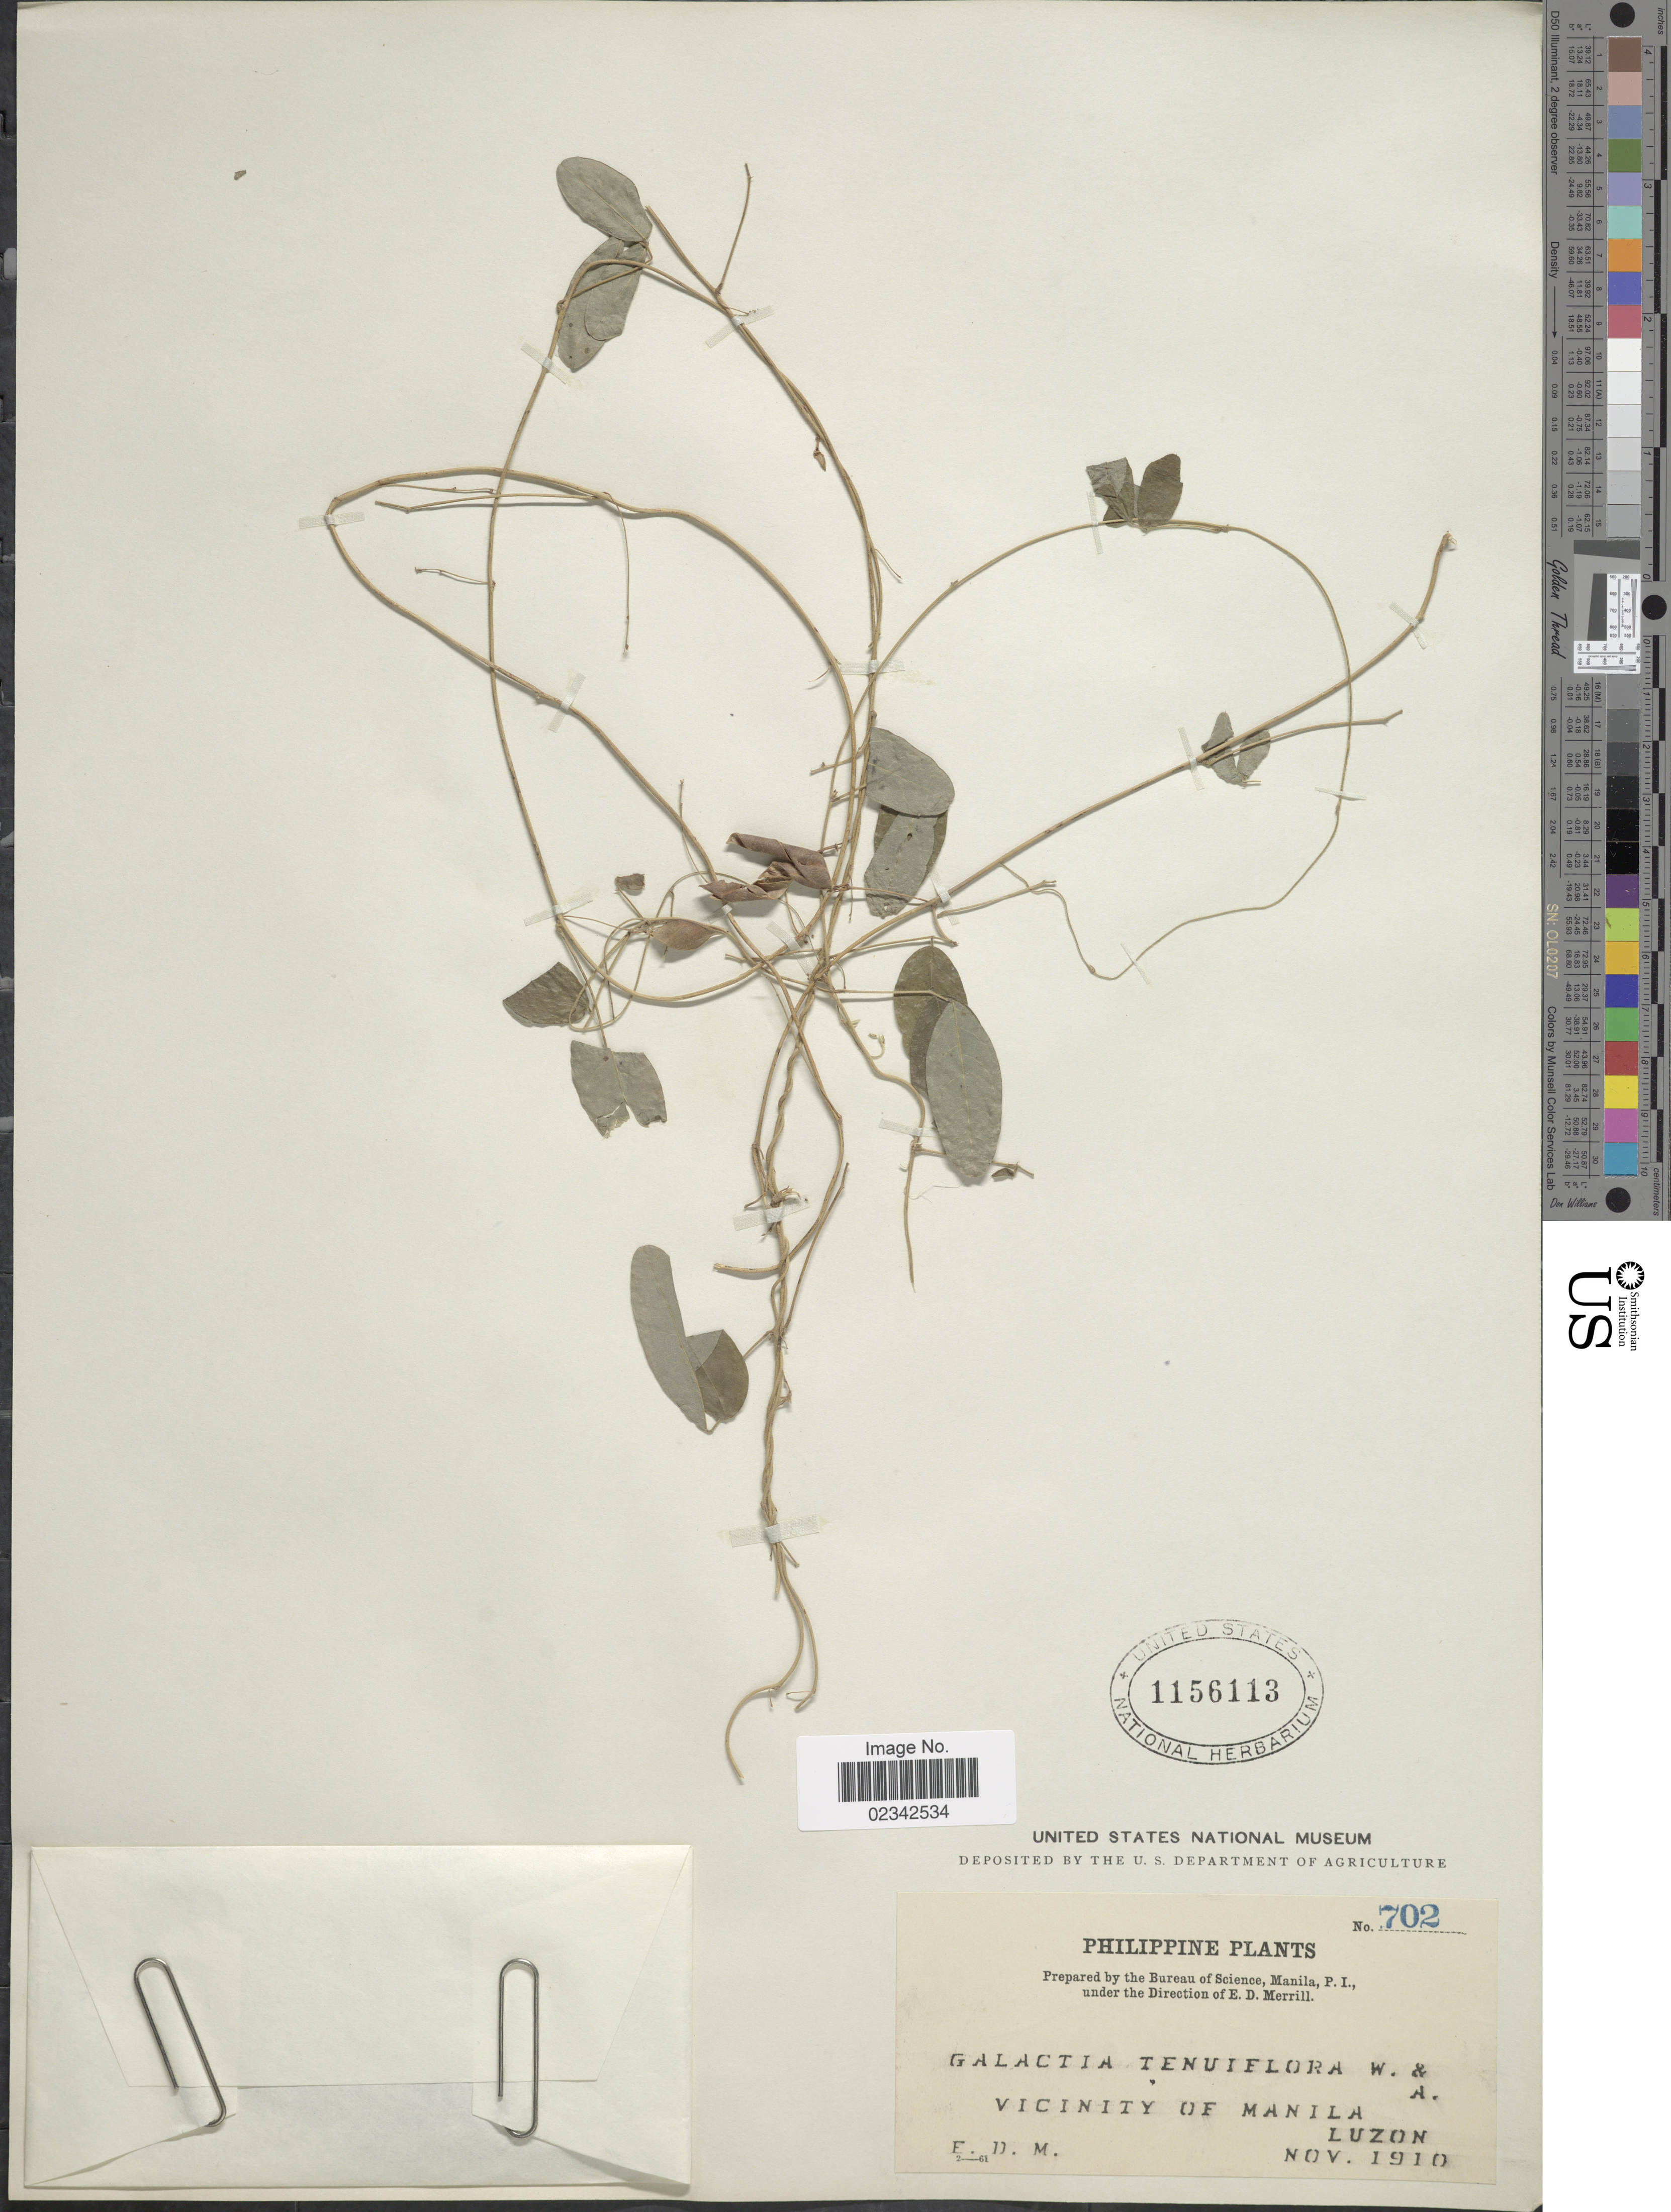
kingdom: Plantae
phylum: Tracheophyta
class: Magnoliopsida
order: Fabales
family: Fabaceae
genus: Galactia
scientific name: Galactia tenuiflora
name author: (J.G. Klein ex Willd.) Wight & Arn.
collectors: E. D. Merrill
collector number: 702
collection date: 1910-11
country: Philippines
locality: Vicinity of Manila, Luzon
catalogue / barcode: US 1156113